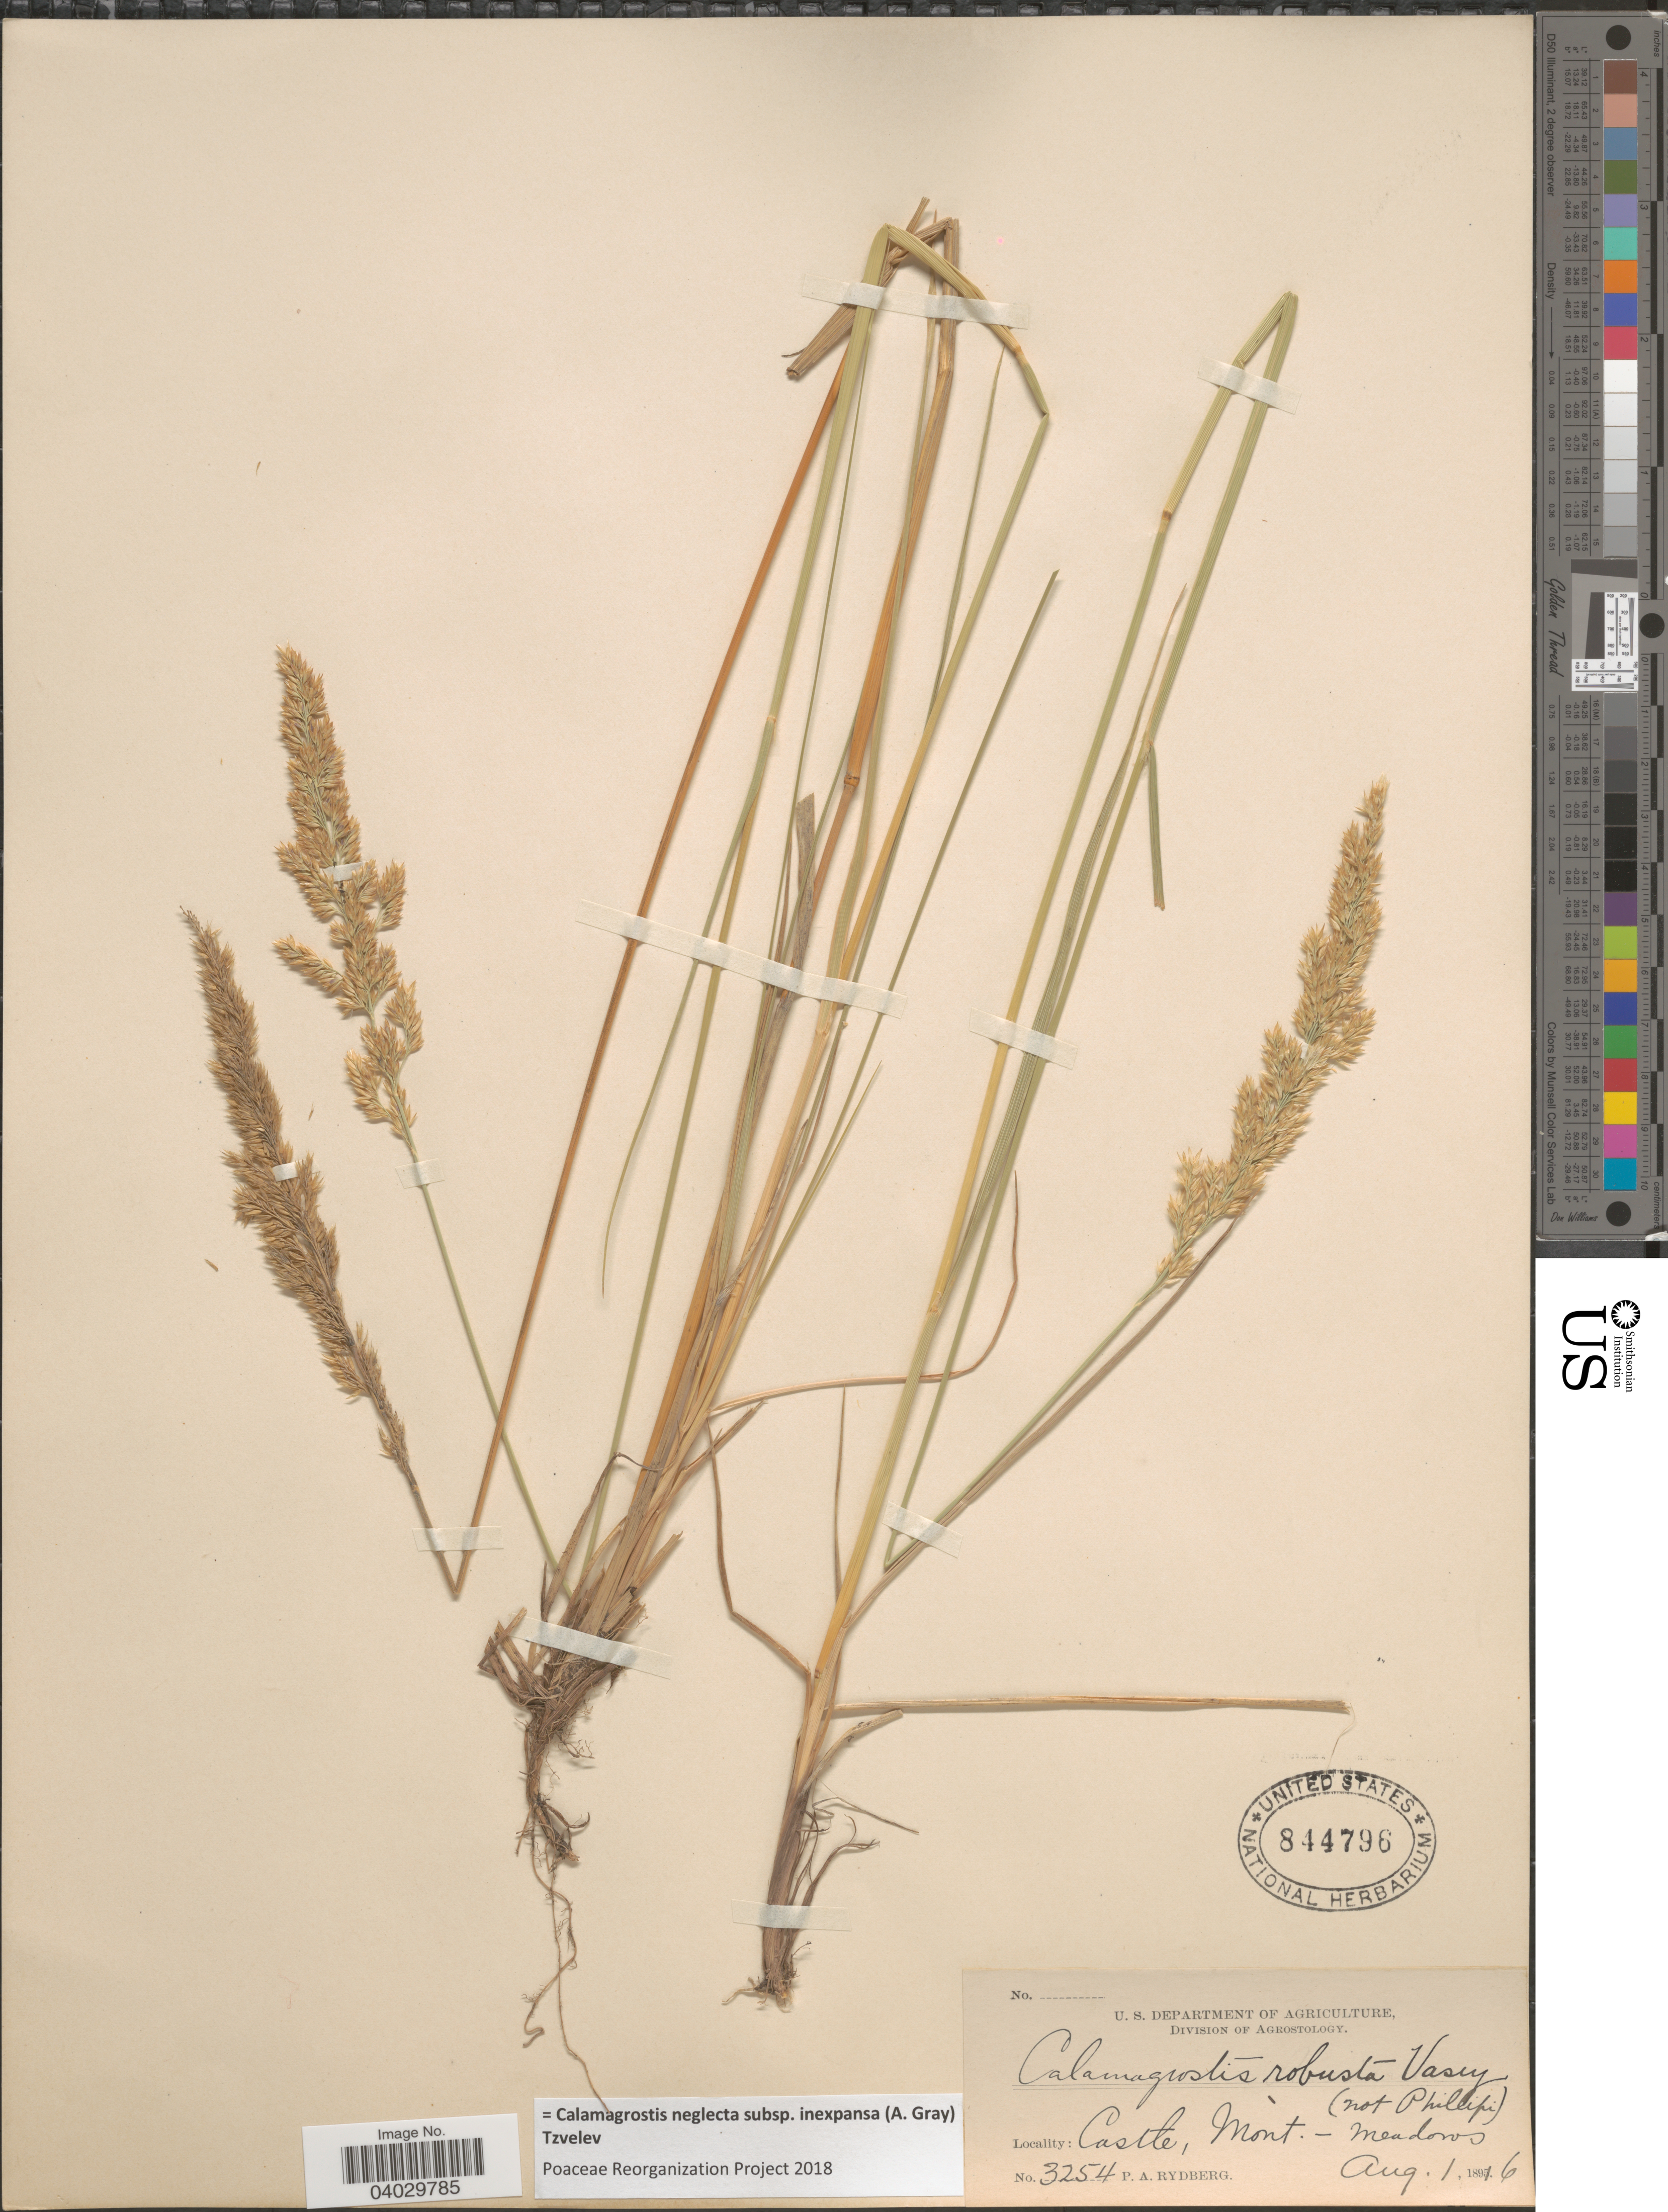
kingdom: Plantae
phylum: Tracheophyta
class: Liliopsida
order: Poales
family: Poaceae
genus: Calamagrostis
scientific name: Calamagrostis neglecta subsp. inexpansa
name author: (A. Gray) Tzvelev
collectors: P. A. Rydberg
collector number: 3254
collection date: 1896-08-01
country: United States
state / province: Montana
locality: Castle.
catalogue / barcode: US 844796